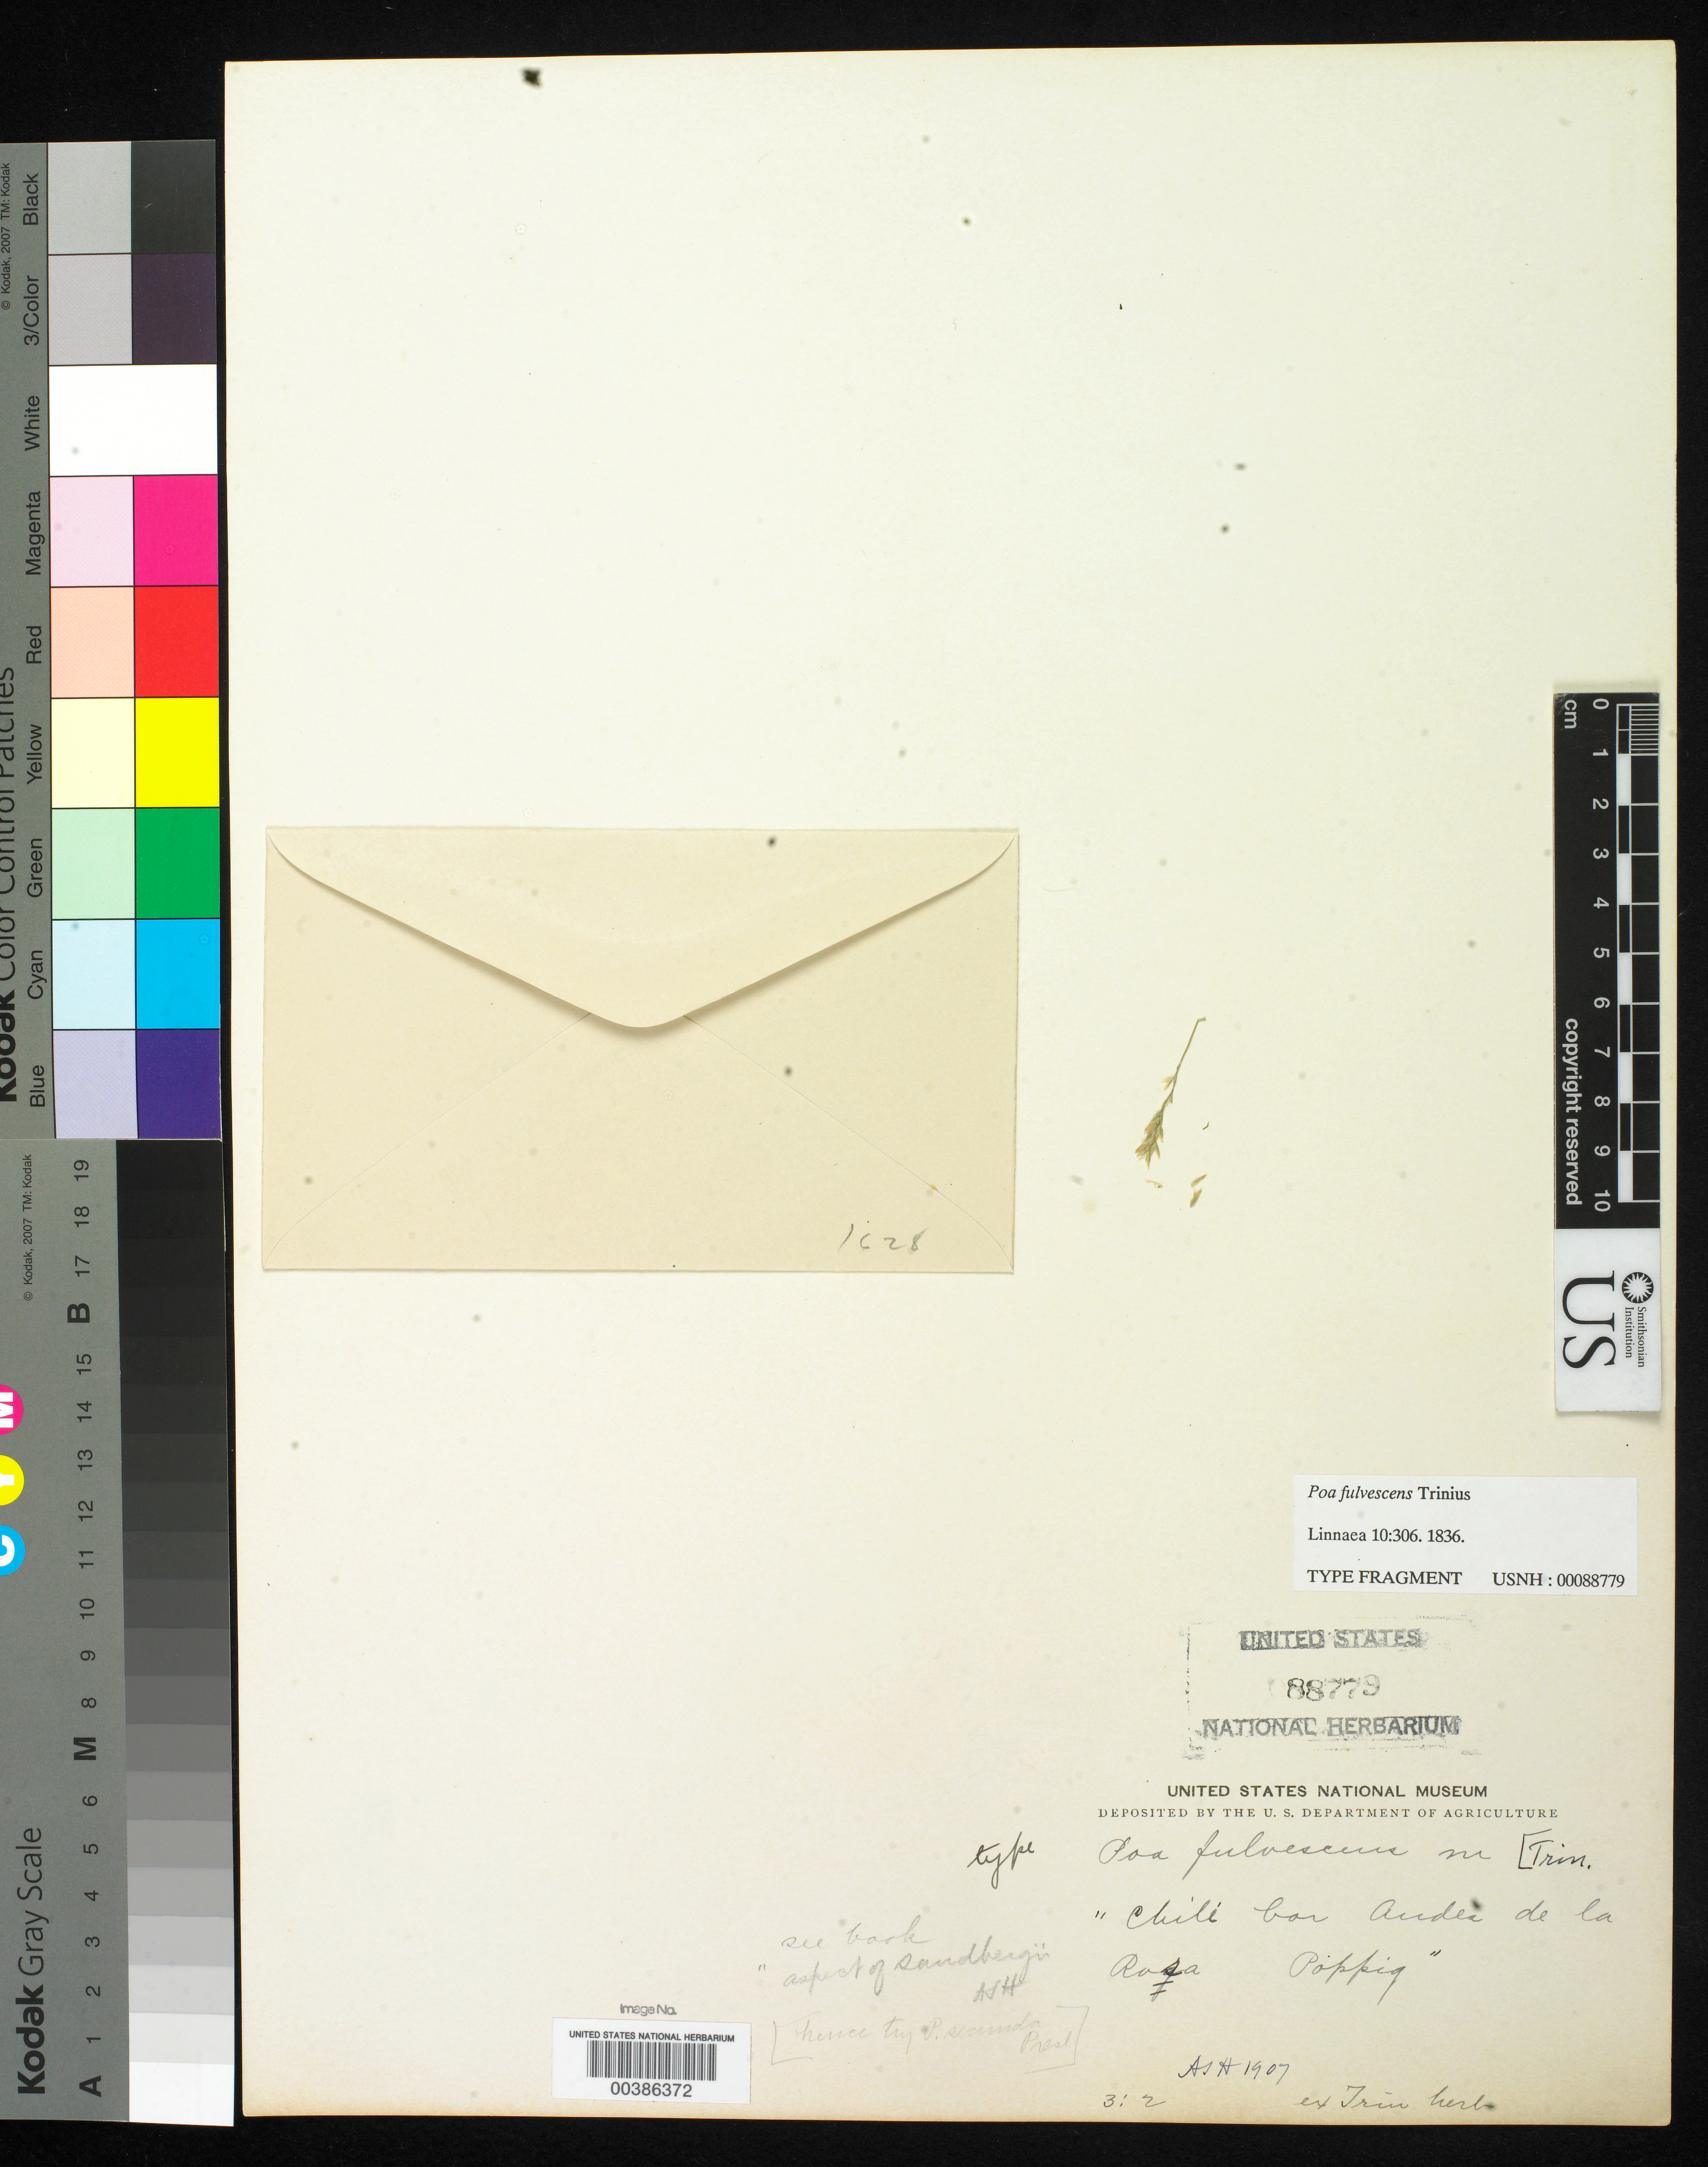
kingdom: Plantae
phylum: Tracheophyta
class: Liliopsida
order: Poales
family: Poaceae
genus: Poa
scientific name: Poa fulvescens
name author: Trin.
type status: Type Fragment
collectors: E. F. Poeppig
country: Chile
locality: Andes de La Santa Rosa.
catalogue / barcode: US 88779